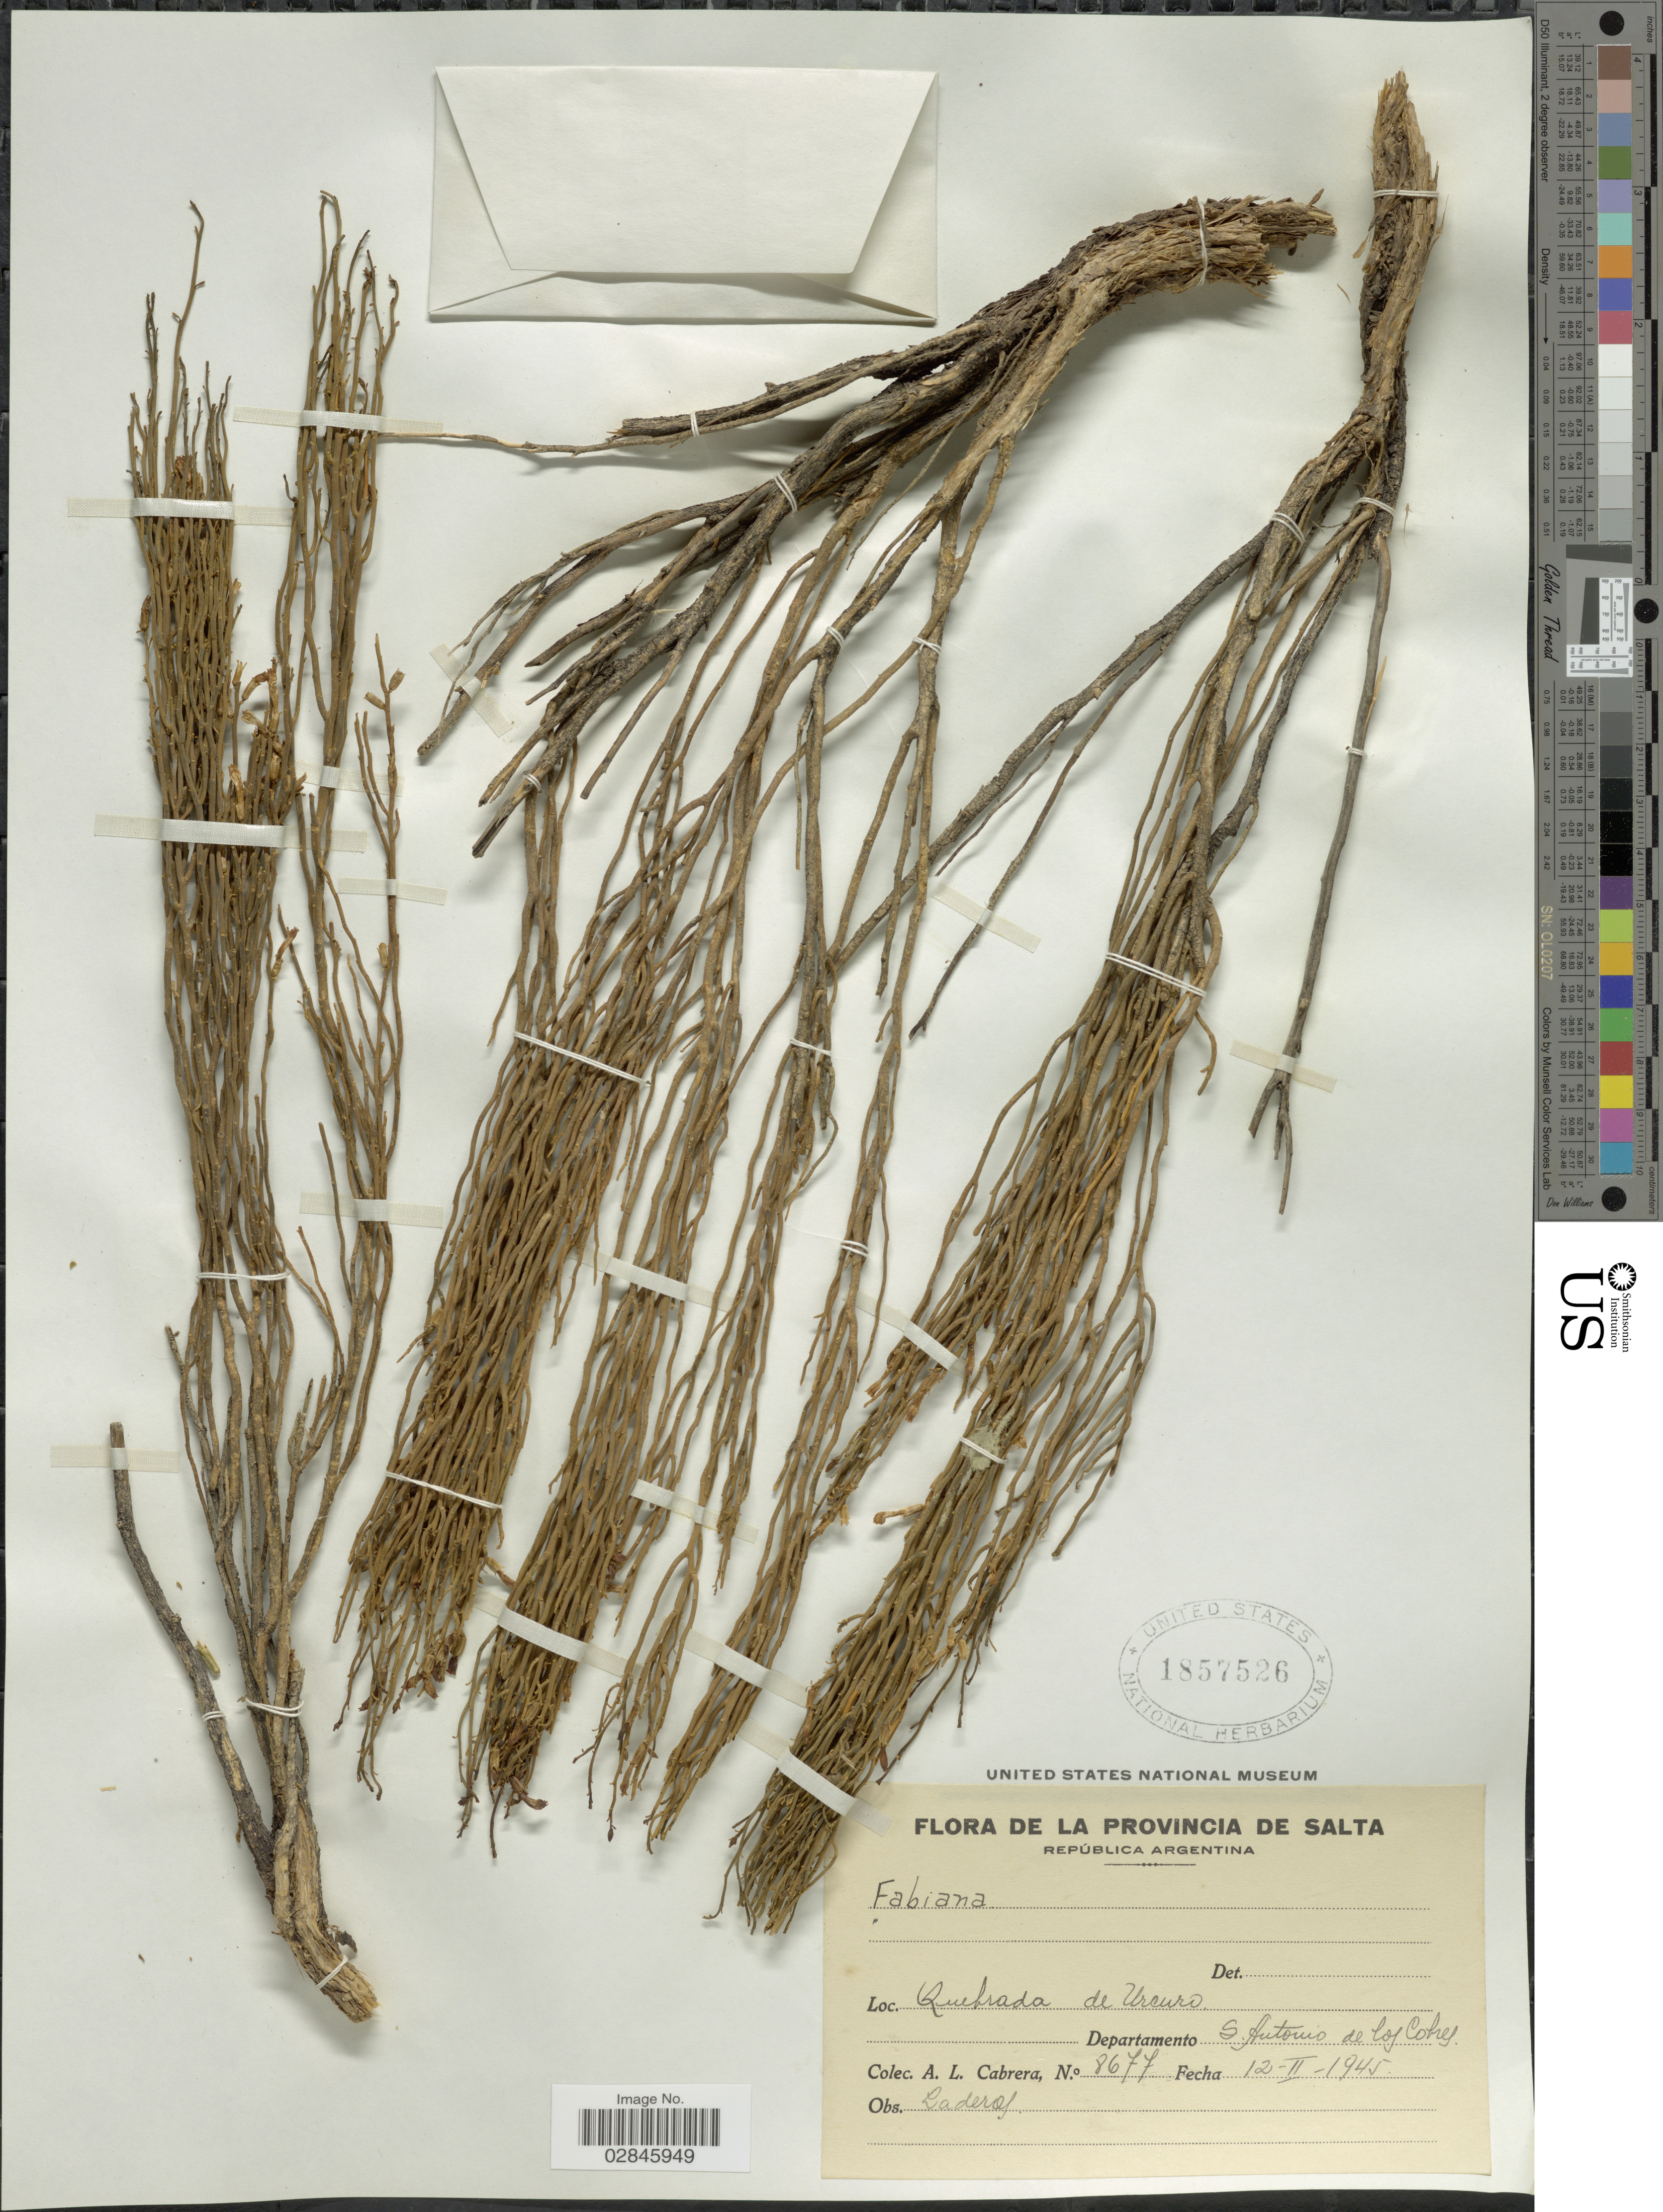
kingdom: Plantae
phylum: Tracheophyta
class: Magnoliopsida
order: Solanales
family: Solanaceae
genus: Fabiana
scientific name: Fabiana sp.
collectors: A. L. Cabrera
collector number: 8677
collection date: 1945-02-12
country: Argentina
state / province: Salta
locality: Quebrada de Urcuro, Departamento S. Antonio de los Cobres.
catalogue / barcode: US 1857526